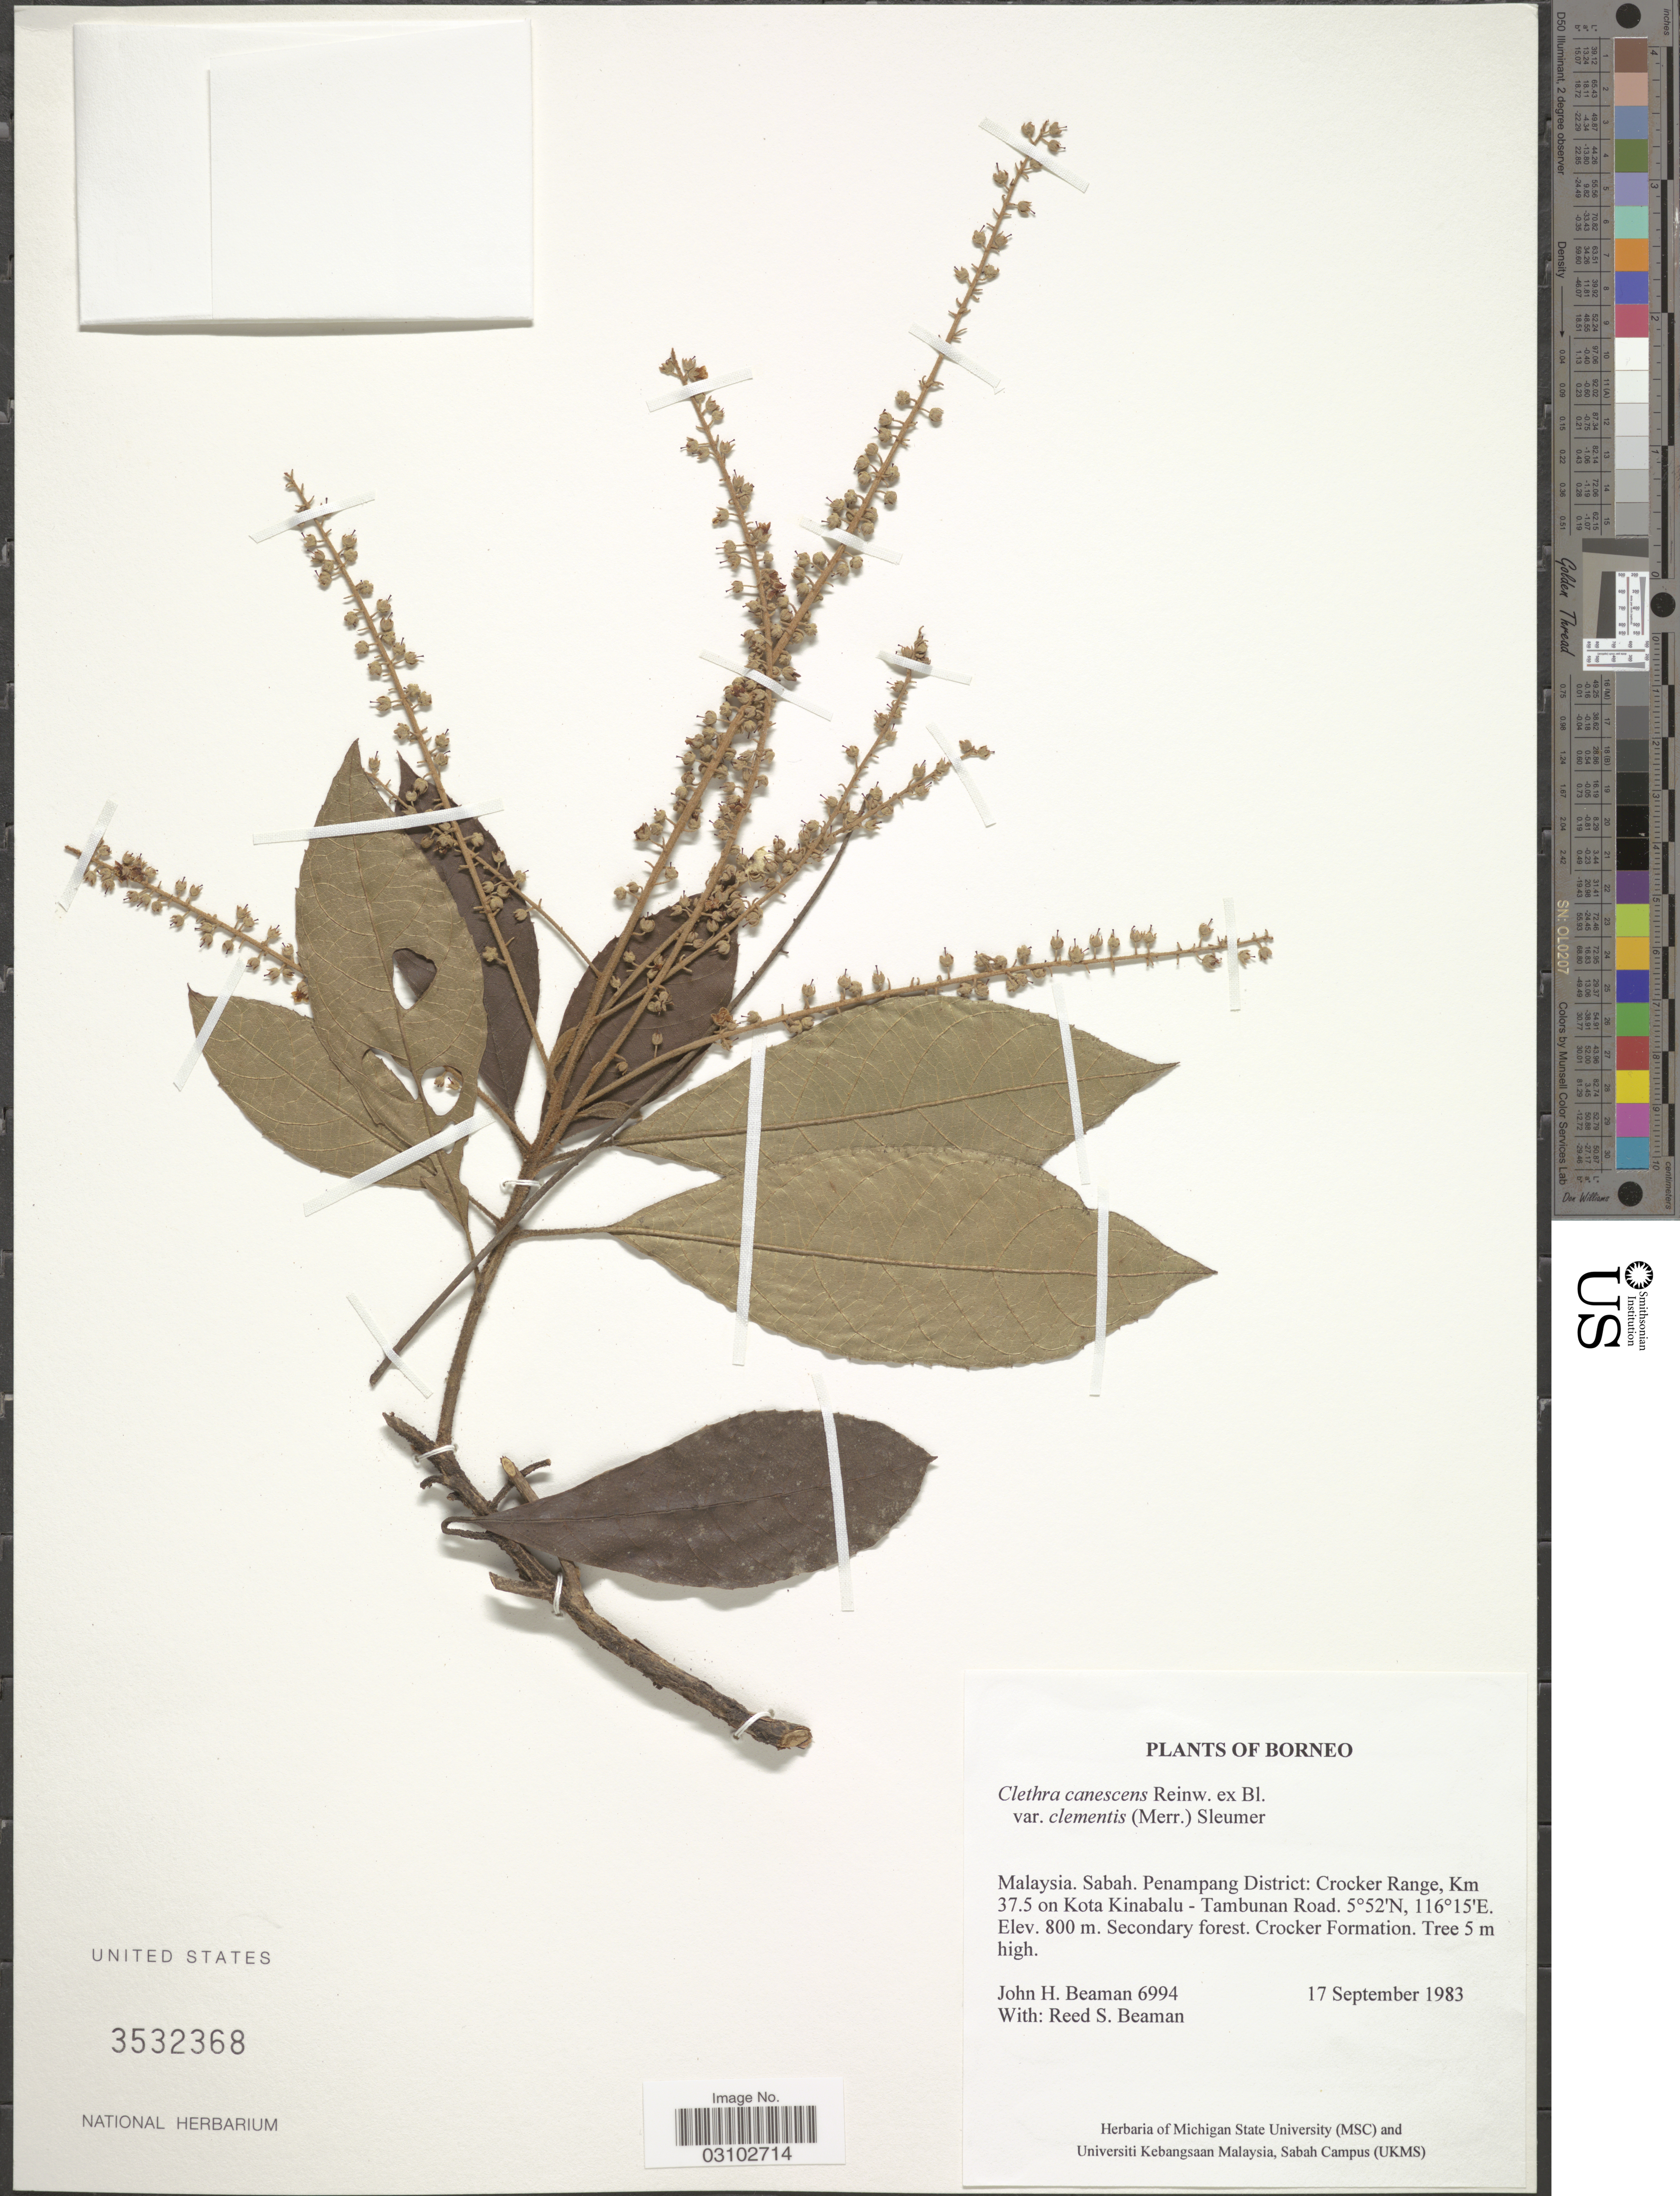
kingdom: Plantae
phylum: Tracheophyta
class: Magnoliopsida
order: Ericales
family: Clethraceae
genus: Clethra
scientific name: Clethra canescens var. clementis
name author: (Merr.) Sleumer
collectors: J. H. Beaman & R. S. Beaman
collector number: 6994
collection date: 1983-09-17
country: Malaysia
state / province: Sabah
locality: Borneo. Penampang District: Crocker Range, Km 37.5 on Kota Kinabalu - Tambunan Road. Crocker Formation.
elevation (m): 800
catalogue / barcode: US 3532368